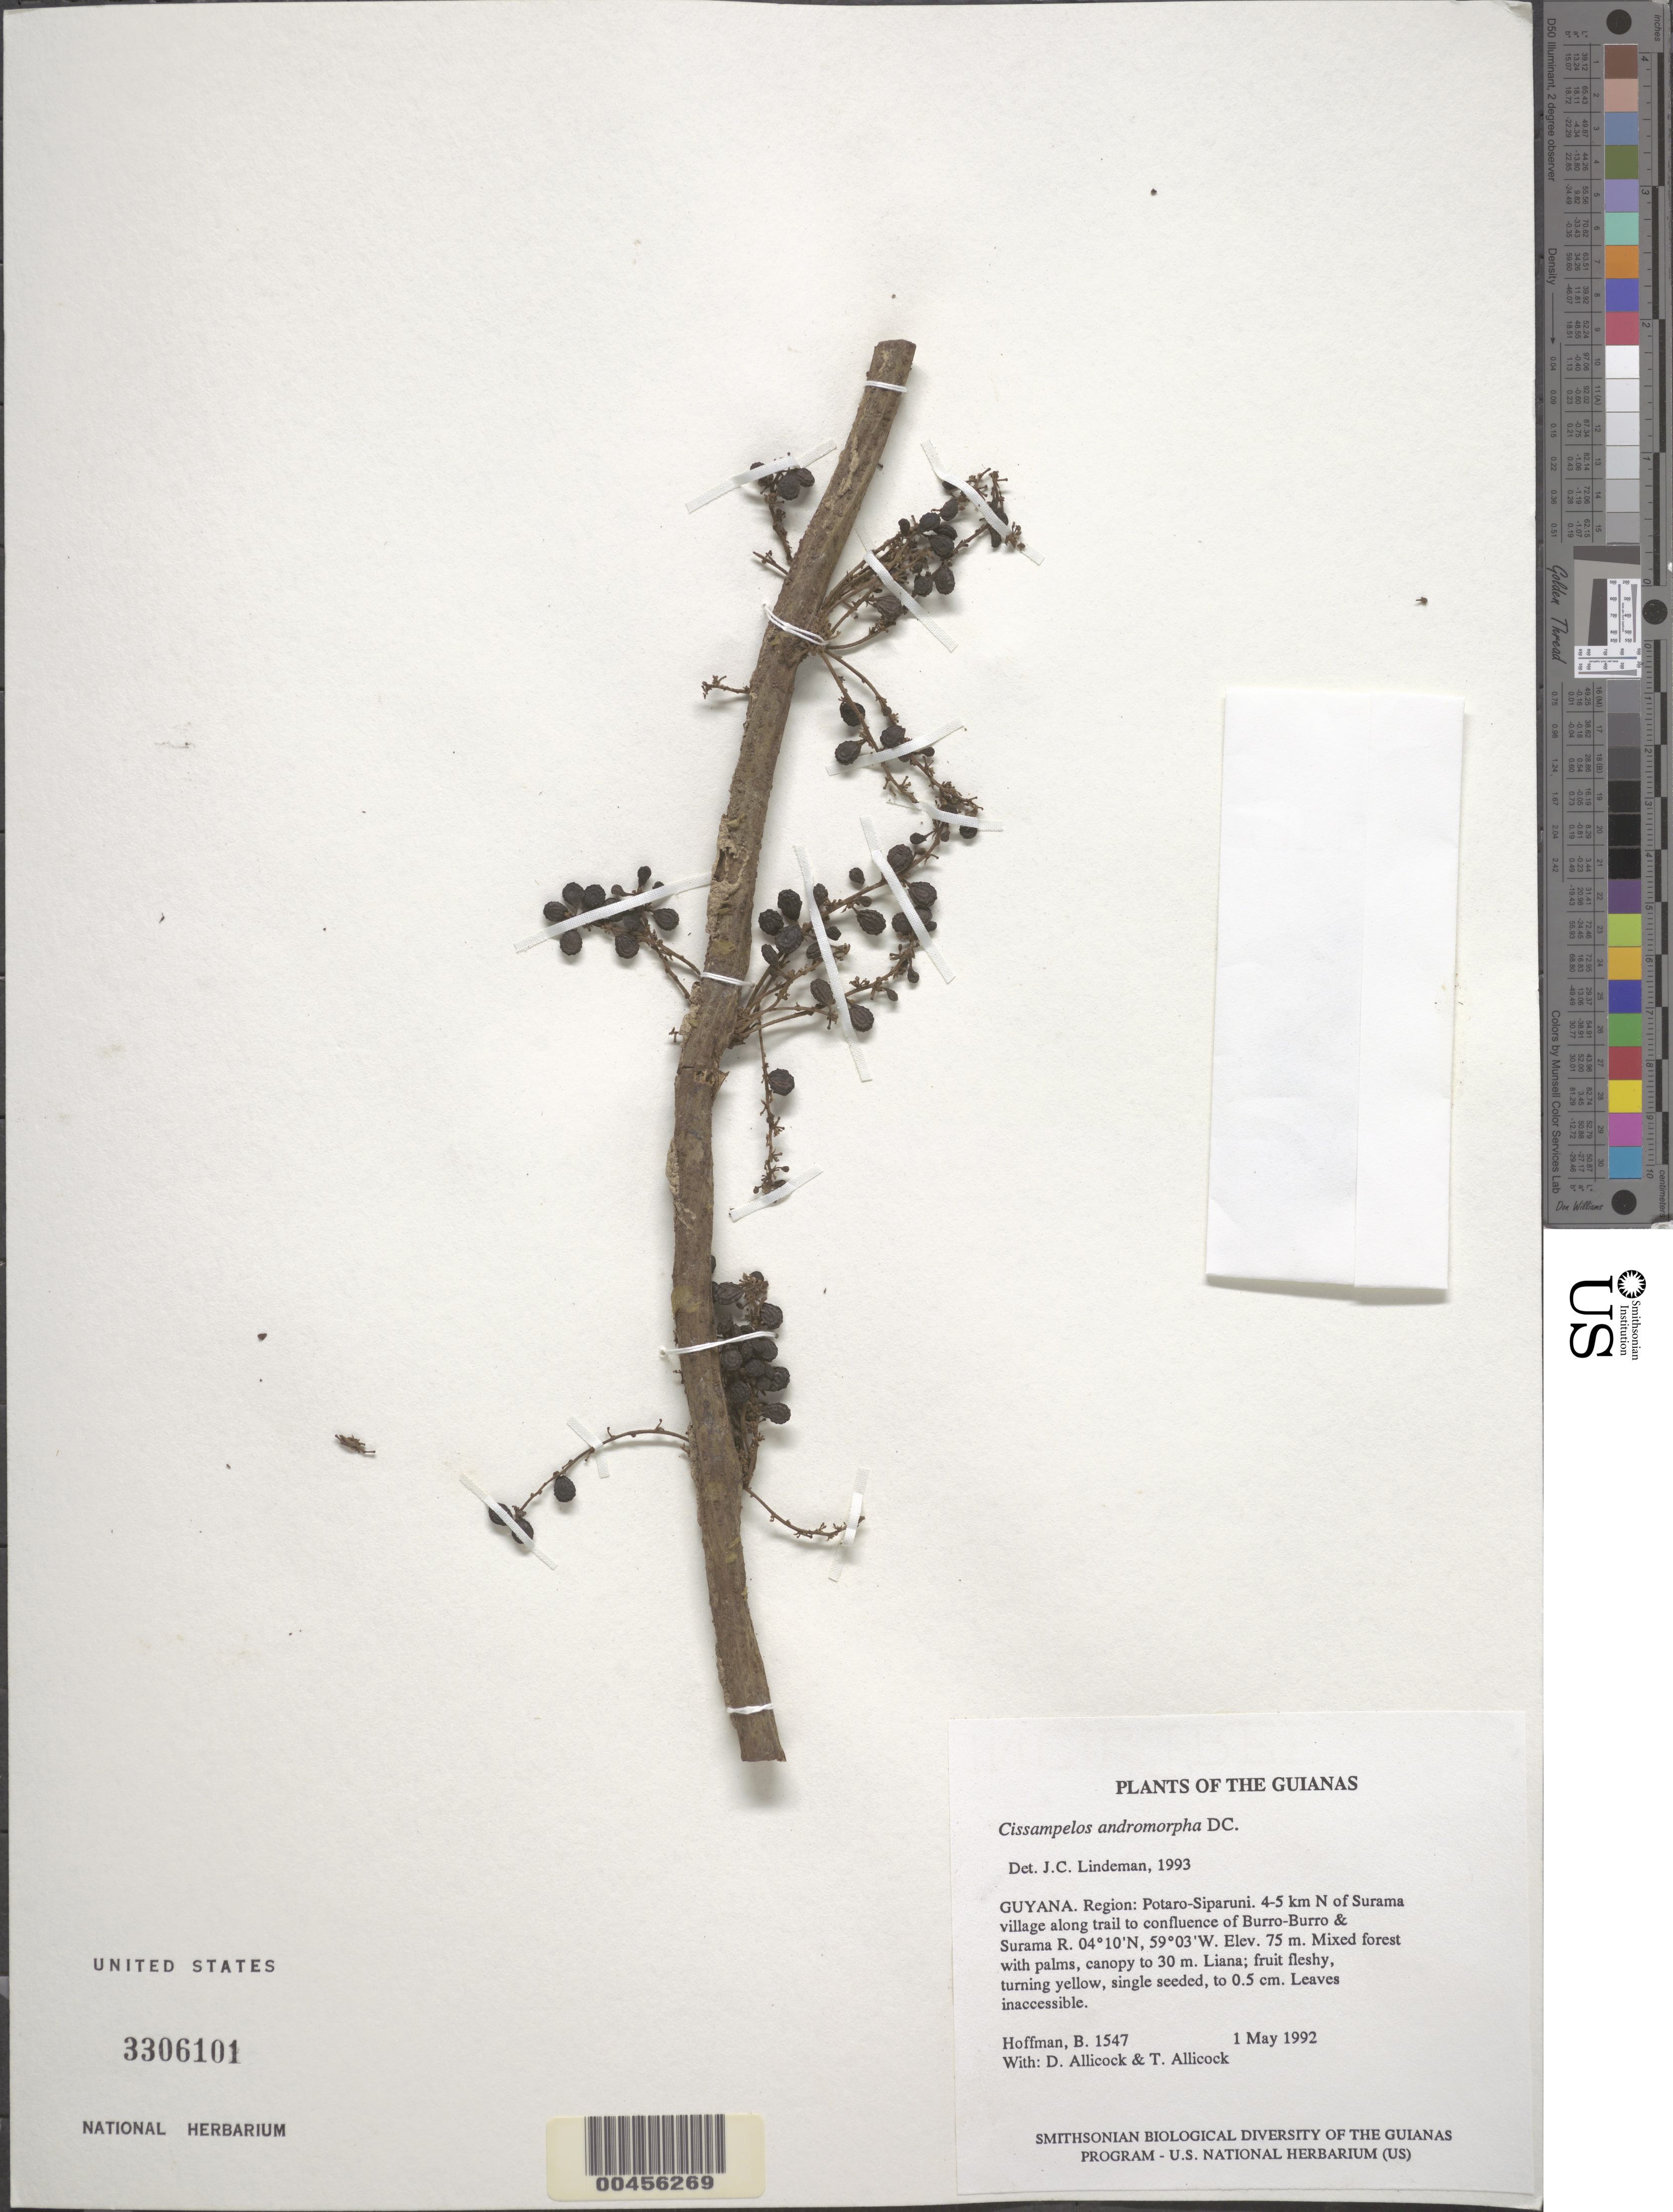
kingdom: Plantae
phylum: Tracheophyta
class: Magnoliopsida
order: Ranunculales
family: Menispermaceae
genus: Cissampelos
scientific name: Cissampelos andromorpha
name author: DC.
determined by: Hiepko, P. H.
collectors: B. Hoffman, D. Allicock & T. Allicock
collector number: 1547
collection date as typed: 1 May 1992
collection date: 1992-05-01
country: Guyana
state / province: Potaro-Siparuni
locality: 4-5 km N of Surama village along trail to confluence of Burro-Burro & Surama Rivers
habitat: Mixed forest with palms, canopy to 30 m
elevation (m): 75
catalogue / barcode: US 3306101